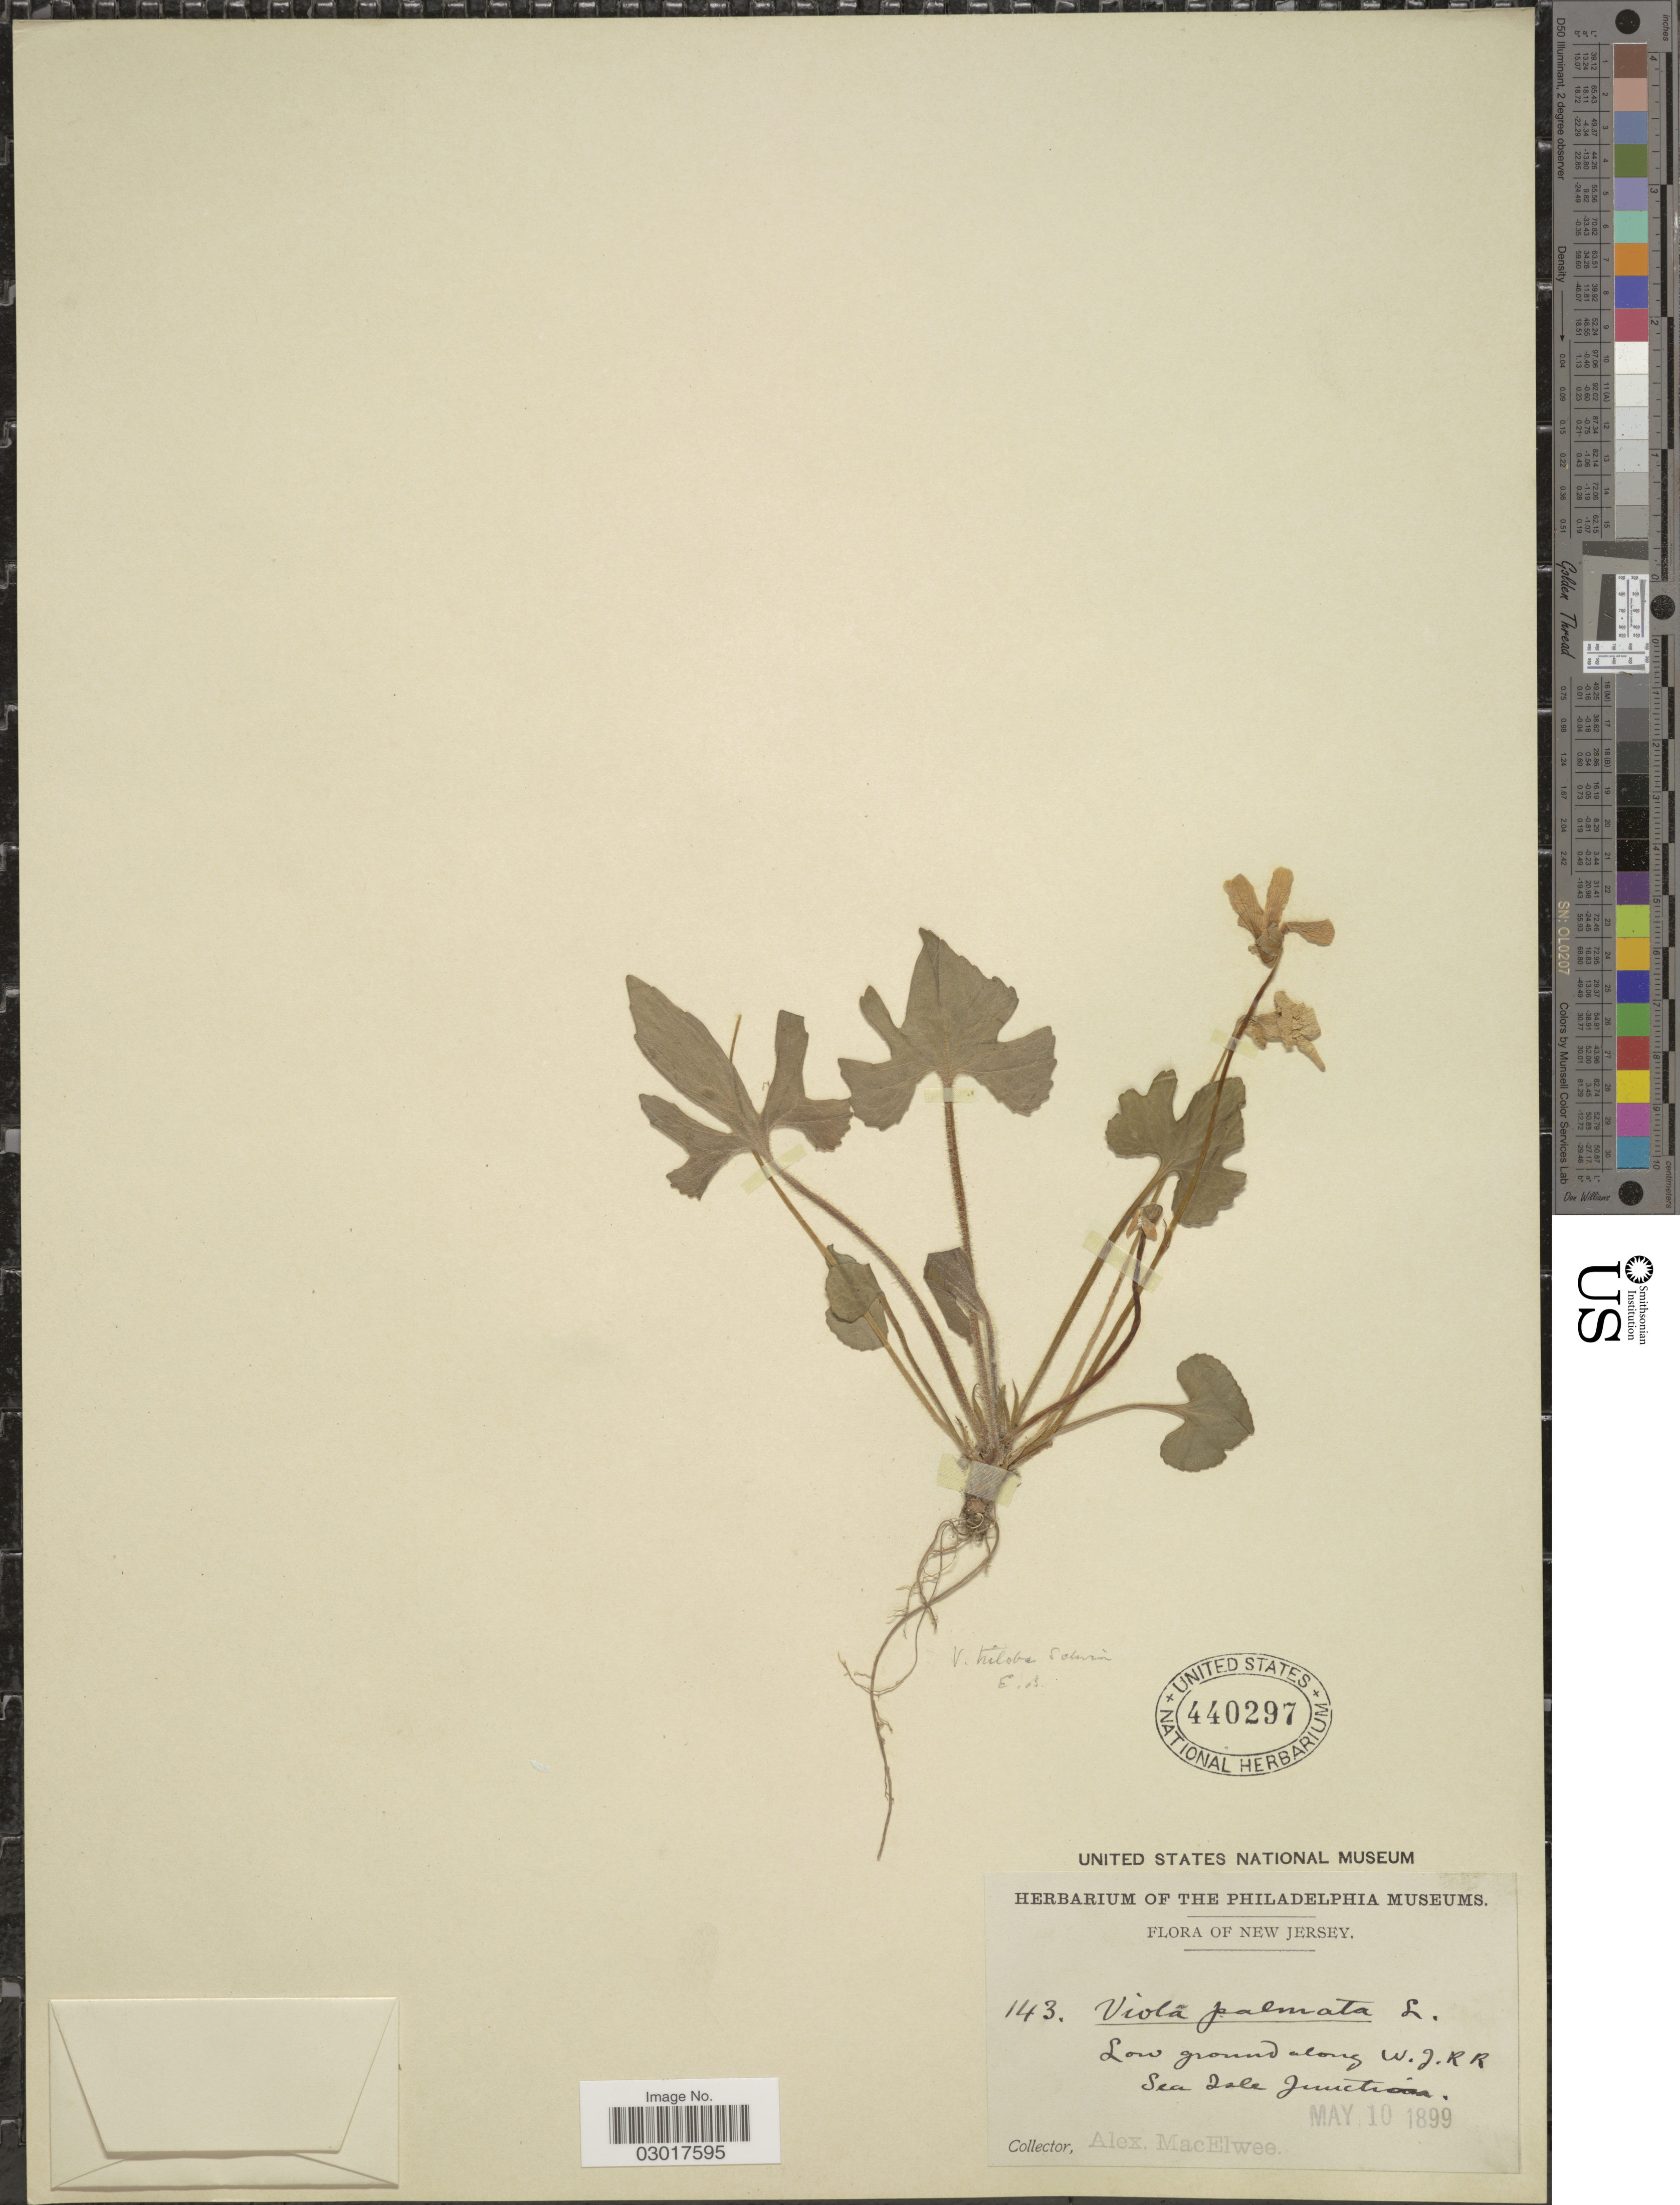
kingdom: Plantae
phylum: Tracheophyta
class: Magnoliopsida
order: Malpighiales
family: Violaceae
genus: Viola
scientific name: Viola triloba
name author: Schwein.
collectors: A. MacElwee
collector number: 143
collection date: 1899-05-10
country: United States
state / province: New Jersey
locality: Low ground along W.J.R R. Sea Isle Junction.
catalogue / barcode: US 440297